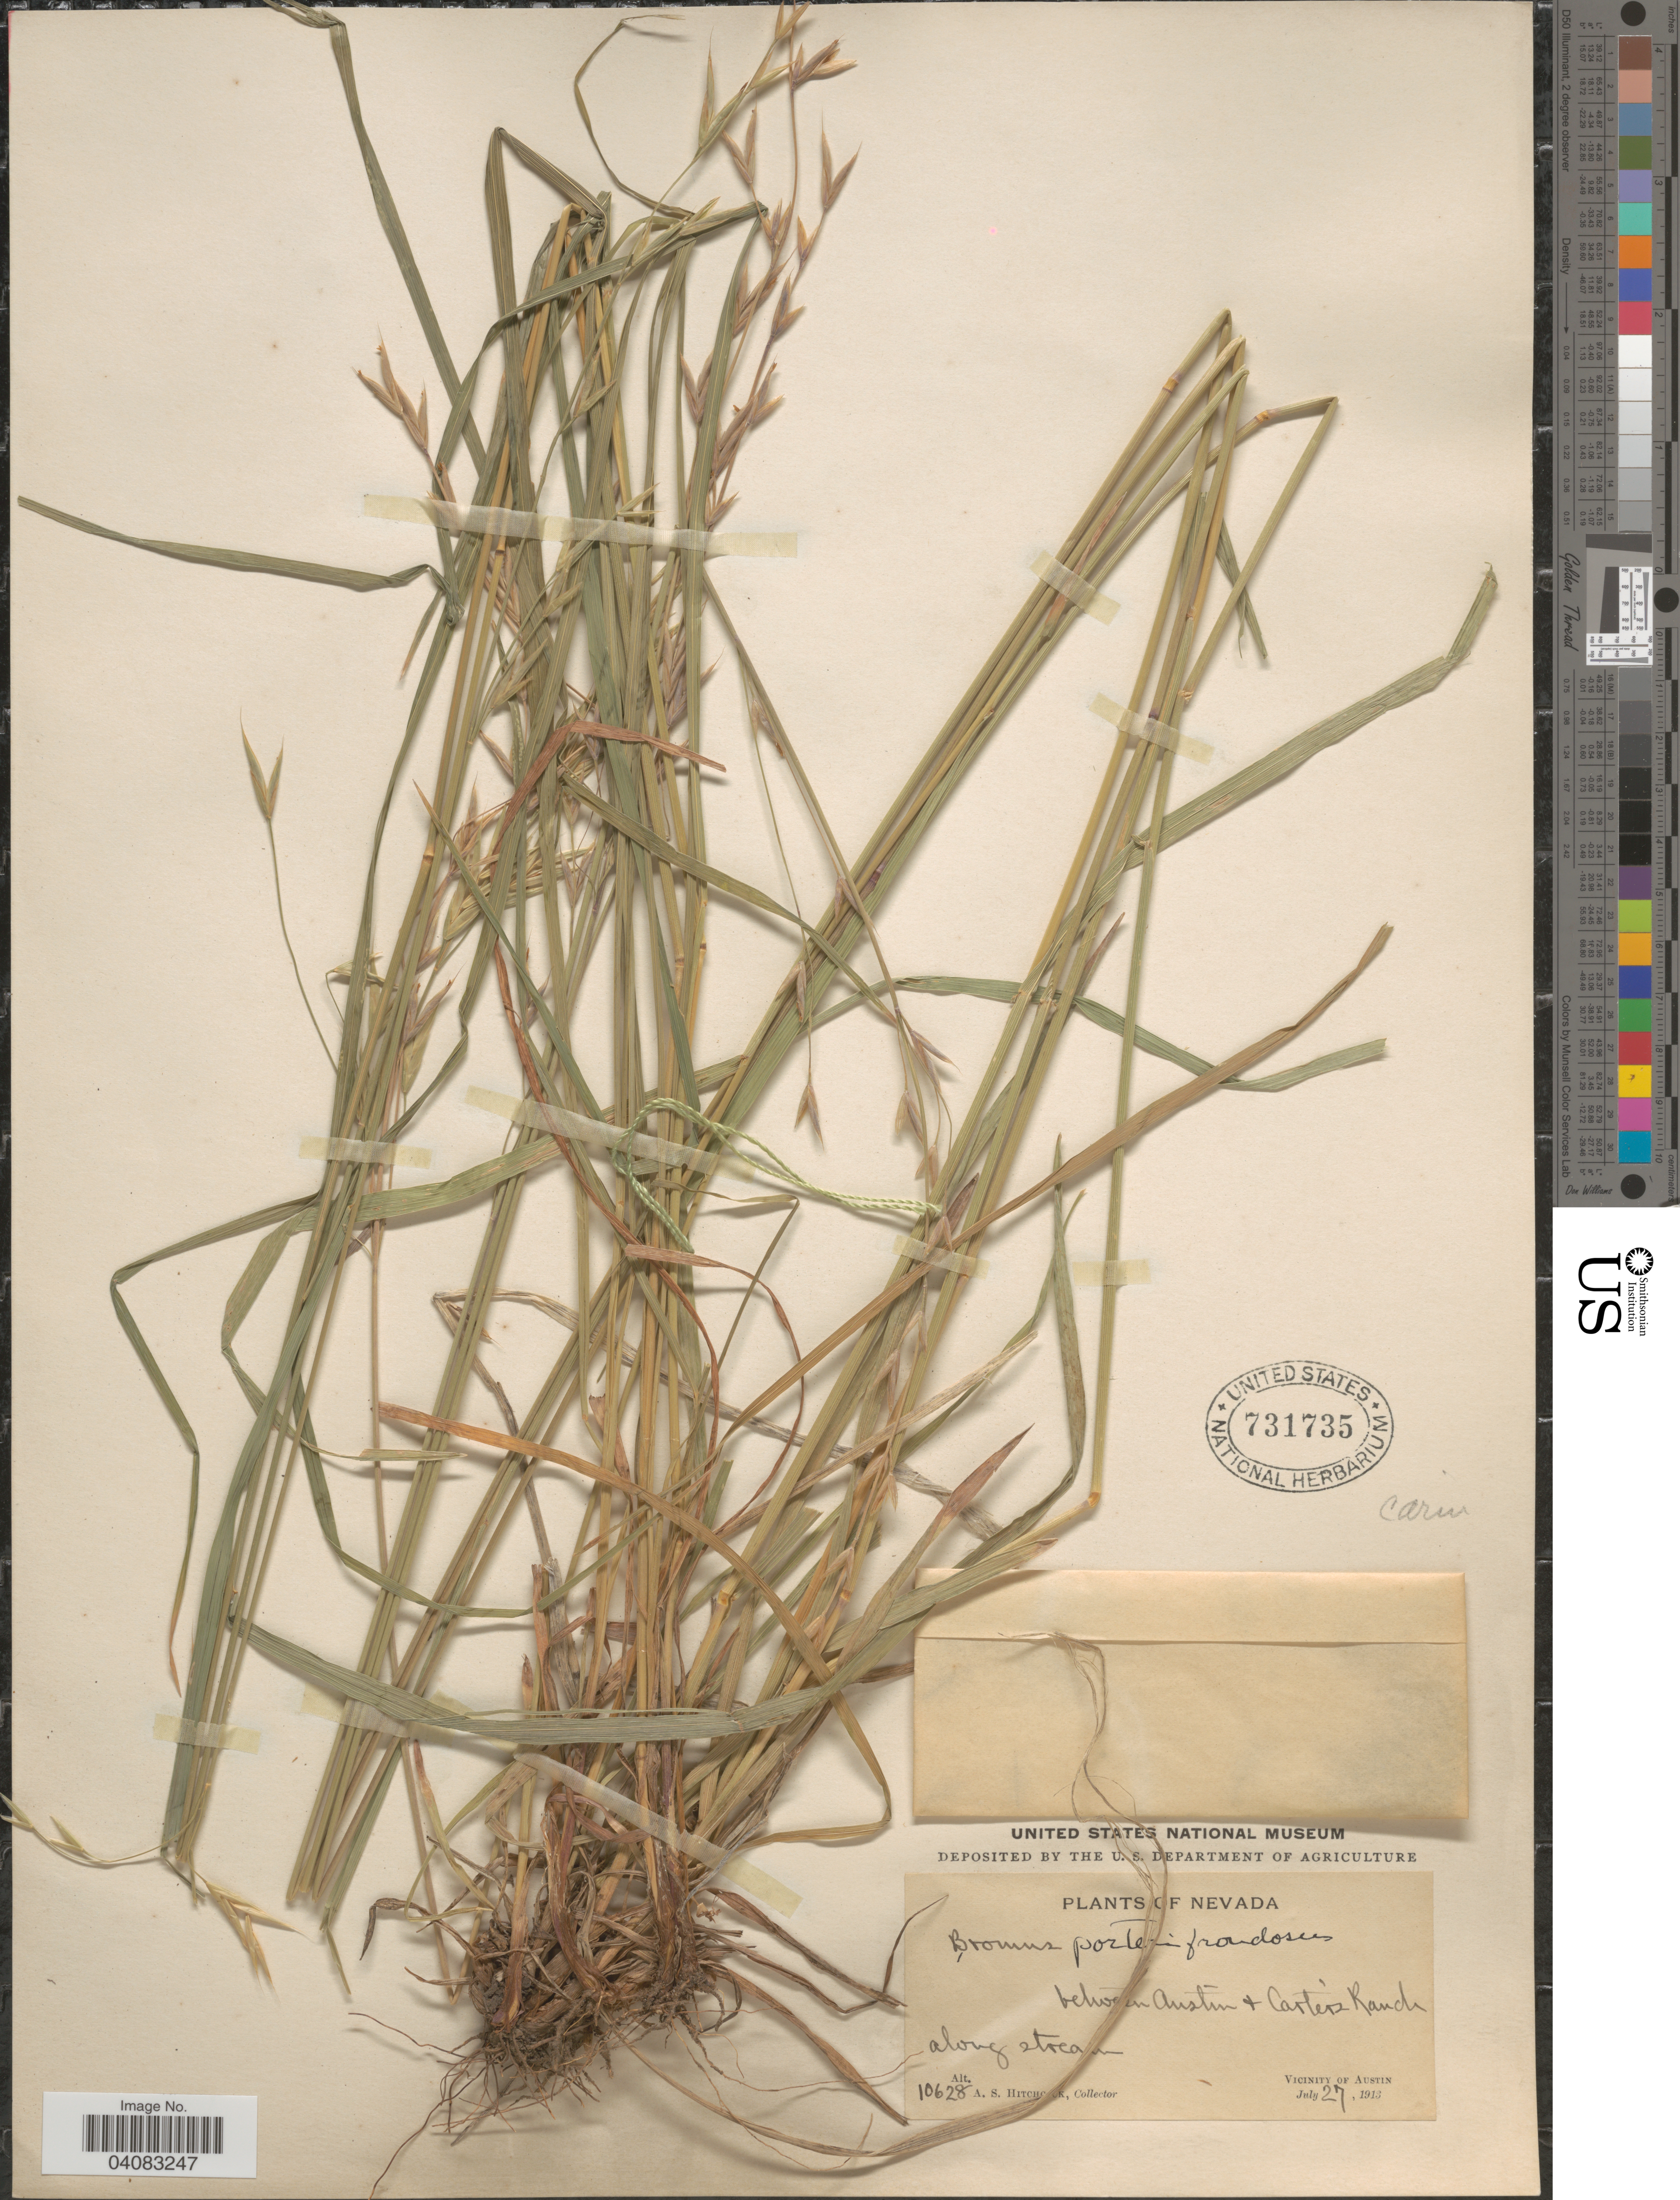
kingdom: Plantae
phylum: Tracheophyta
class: Liliopsida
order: Poales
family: Poaceae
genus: Bromus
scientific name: Bromus marginatus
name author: Nees ex Steud.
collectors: A. S. Hitchcock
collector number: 10628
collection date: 1913-07-27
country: United States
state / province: Nevada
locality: Between Austin & Carter's Ranch. Along stream. Vicinity of Austin.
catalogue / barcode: US 731735